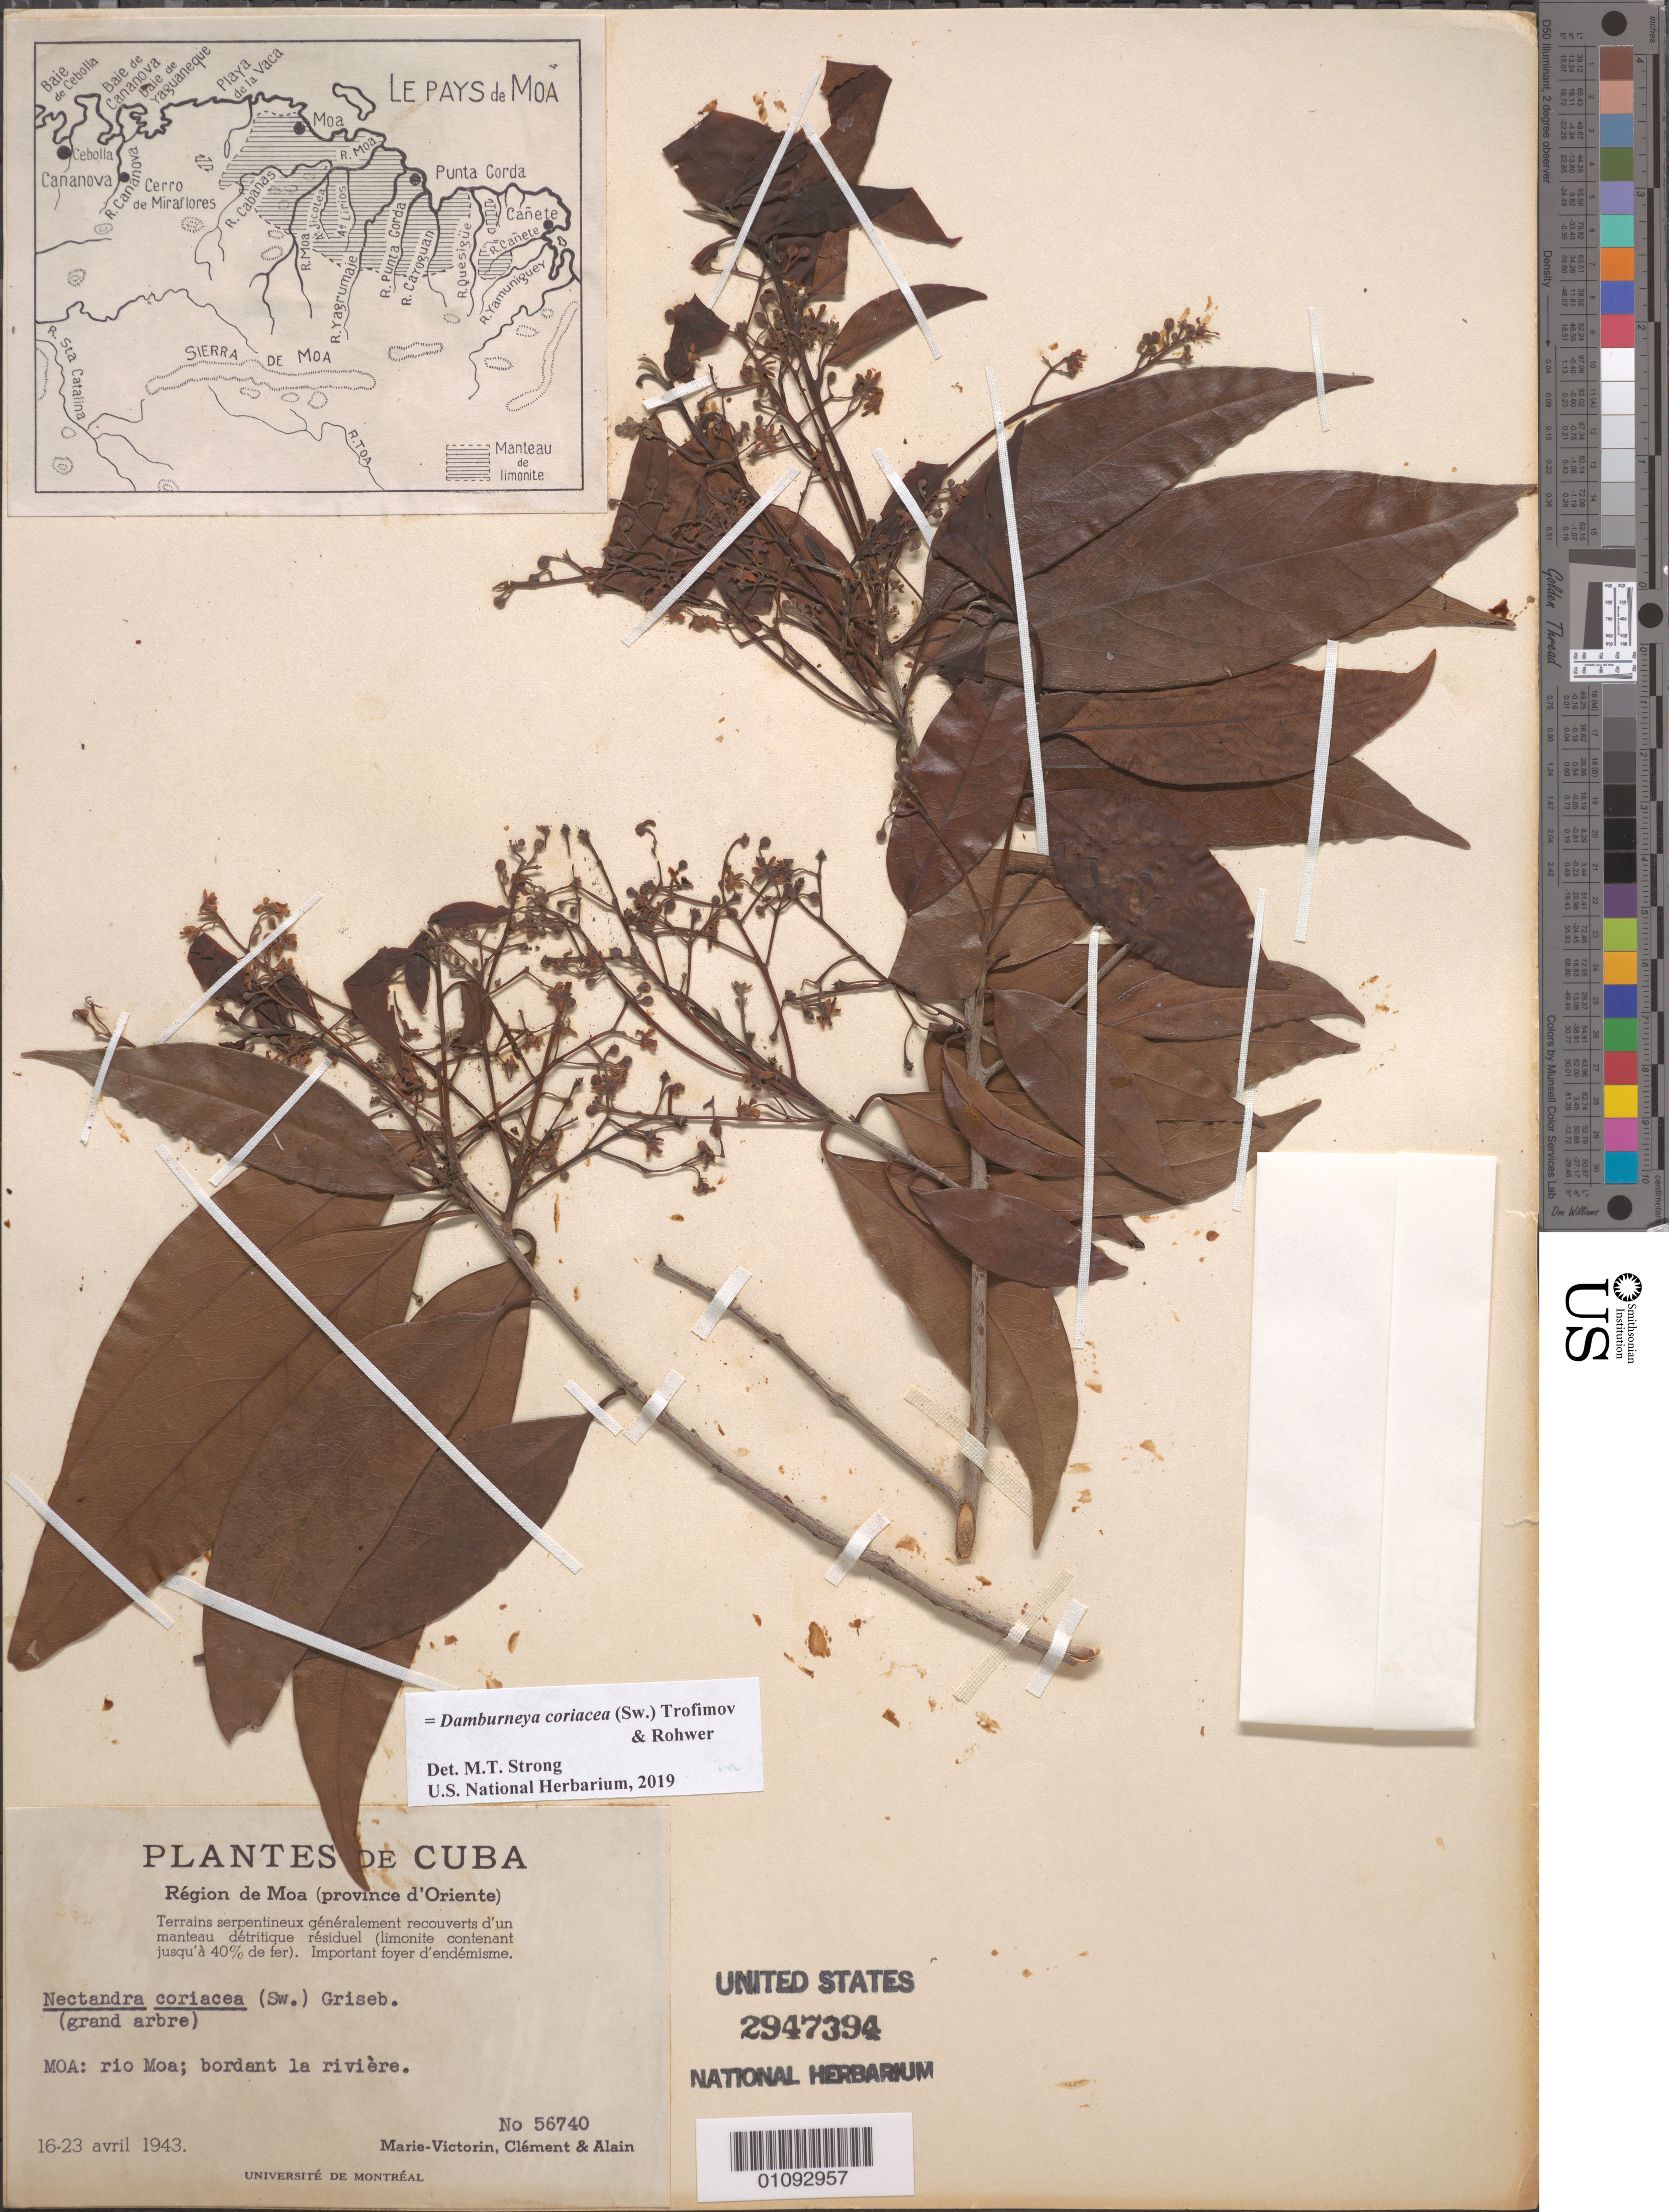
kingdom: Plantae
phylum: Tracheophyta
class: Magnoliopsida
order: Laurales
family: Lauraceae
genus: Damburneya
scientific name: Damburneya coriacea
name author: (Sw.) Trofimov & Rohwer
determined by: Strong, M. T., (US), Smithsonian Institution - National Museum of Natural History (UNITED STATES)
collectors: Fr. Marie-Victorin, B. Clement & A. H. Liogier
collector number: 56740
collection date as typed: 16 Apr 1943 to 23 Apr 1943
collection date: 1943-04-16/1943-04-23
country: Cuba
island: Cuba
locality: Rio Moa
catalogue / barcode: US 2947394